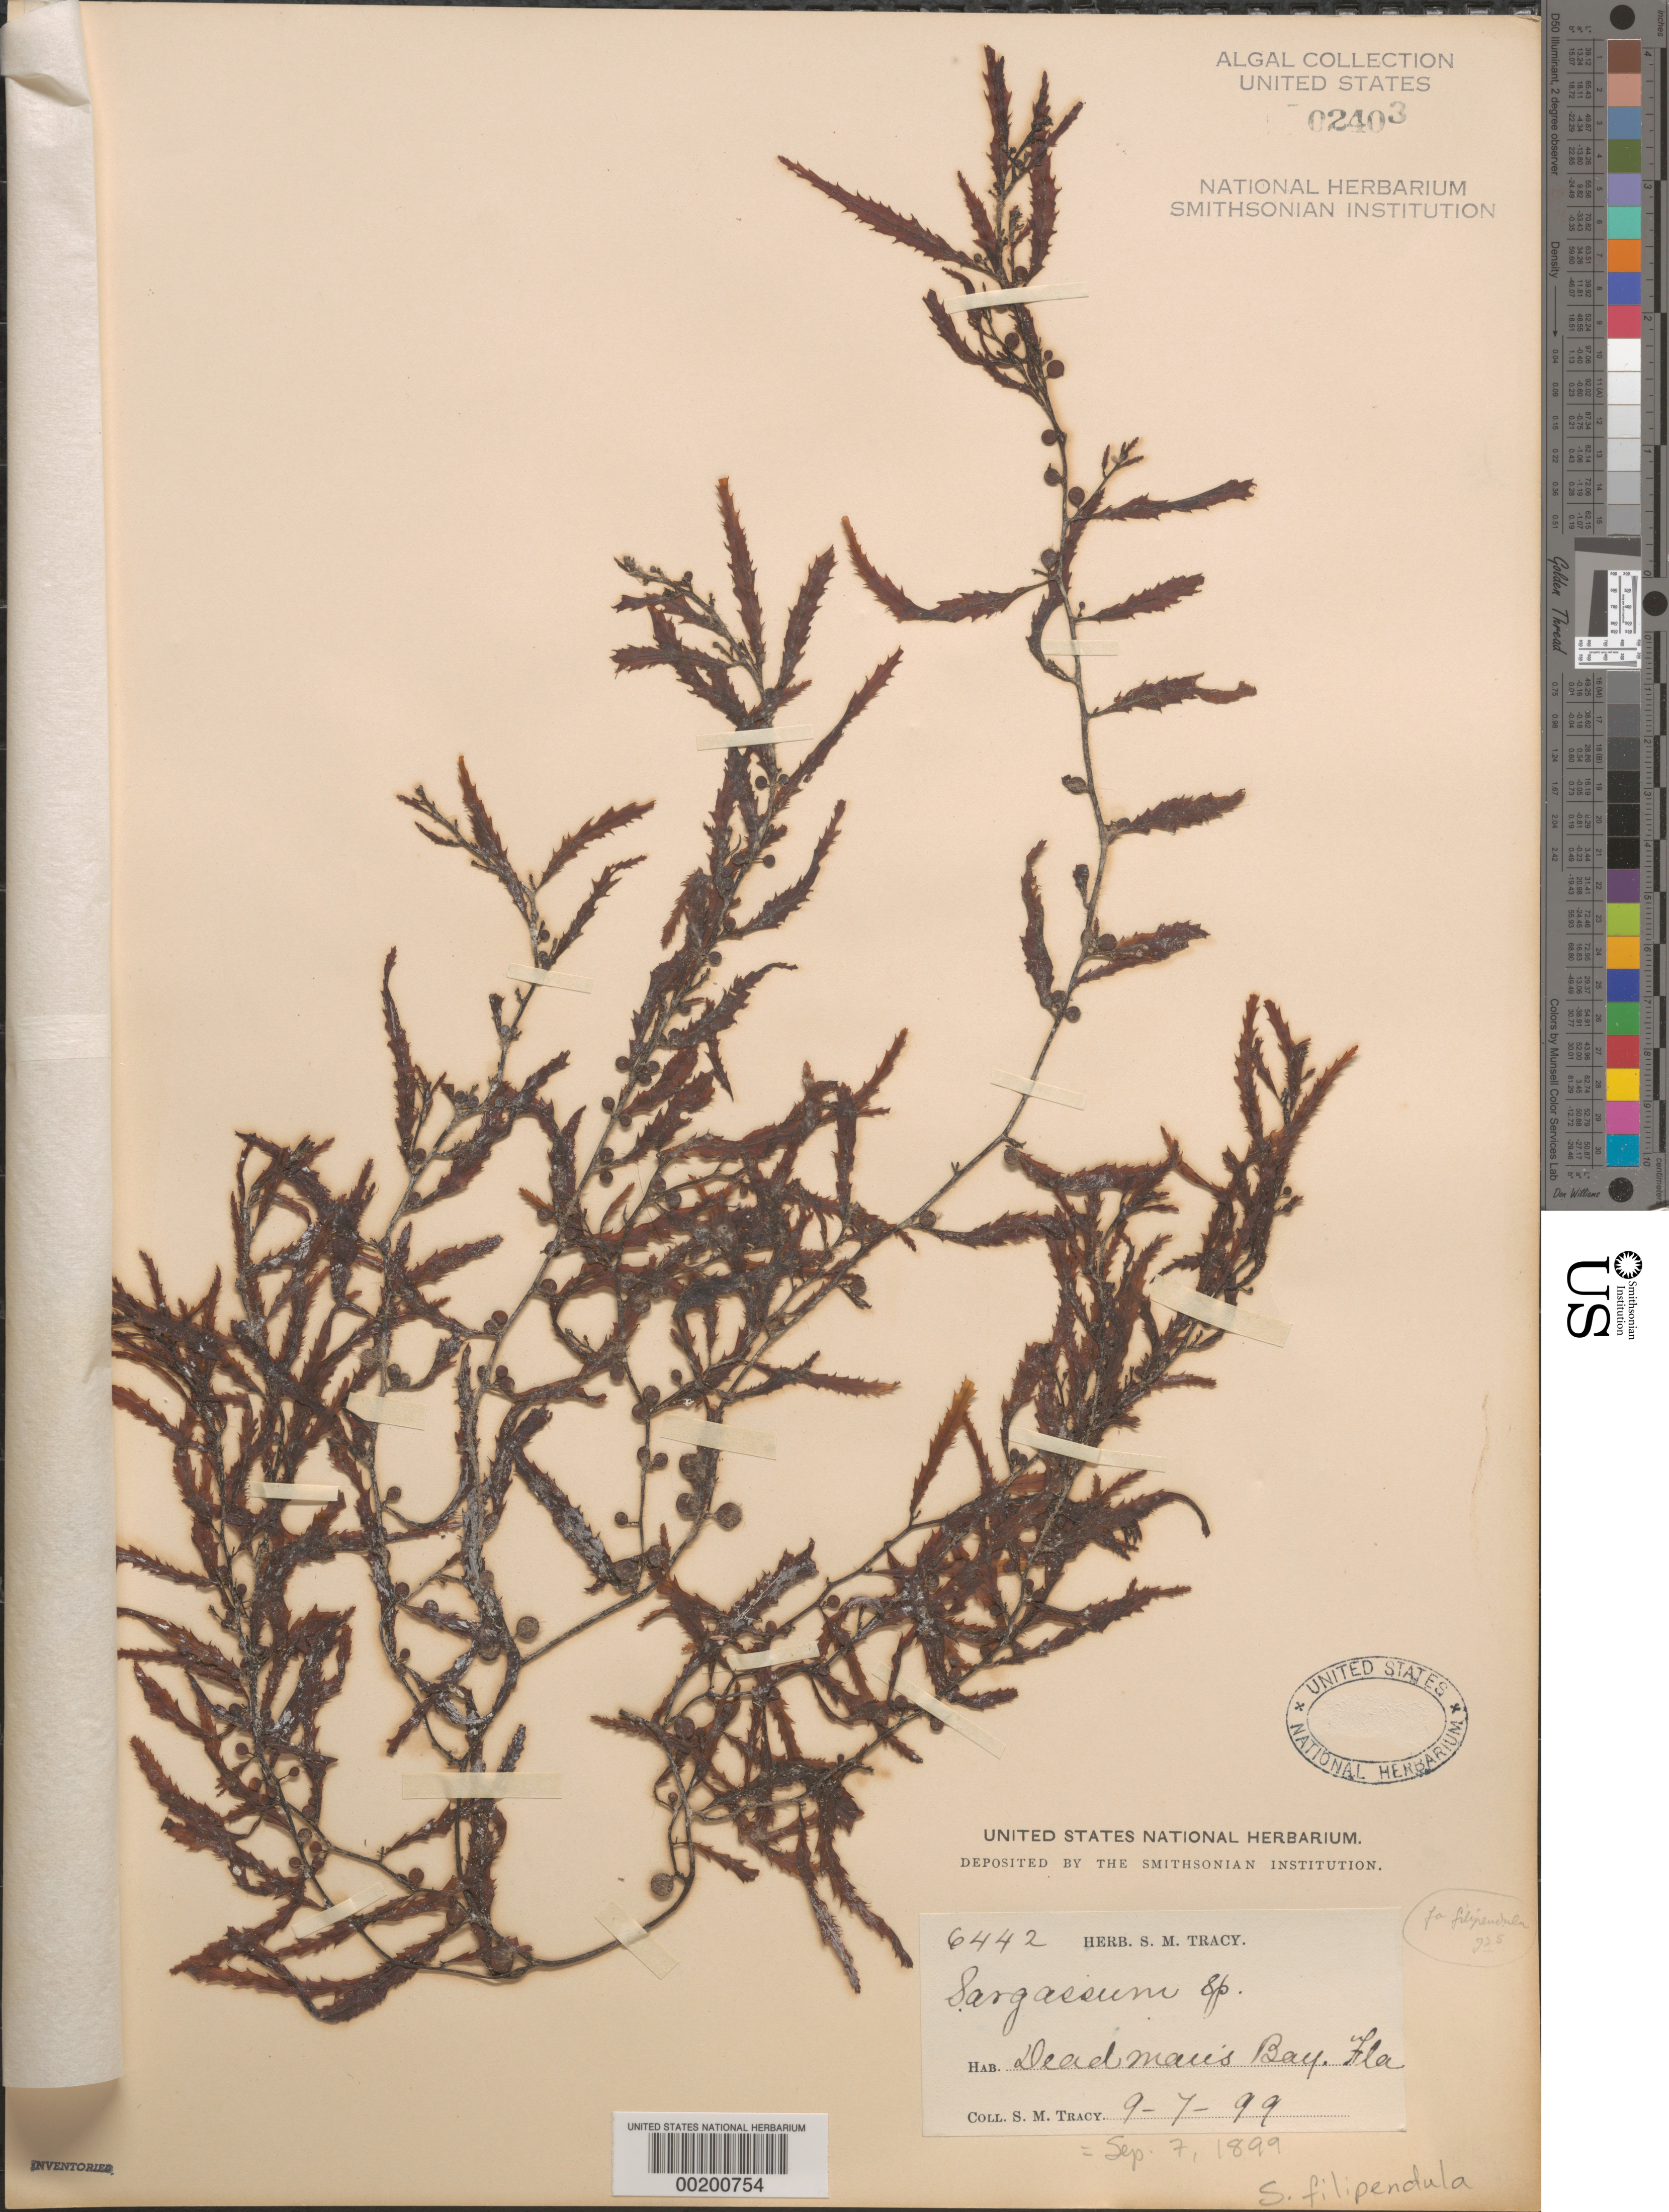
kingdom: Chromista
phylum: Ochrophyta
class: Phaeophyceae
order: Fucales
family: Sargassaceae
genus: Sargassum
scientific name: Sargassum filipendula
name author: C. Agardh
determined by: Taylor, William R.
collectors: S. M. Tracy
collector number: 6442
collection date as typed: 07 Sep 1899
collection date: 1899-09-07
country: United States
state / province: Florida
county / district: Dixie County / Taylor County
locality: Deadman's Bay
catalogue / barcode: US 2403